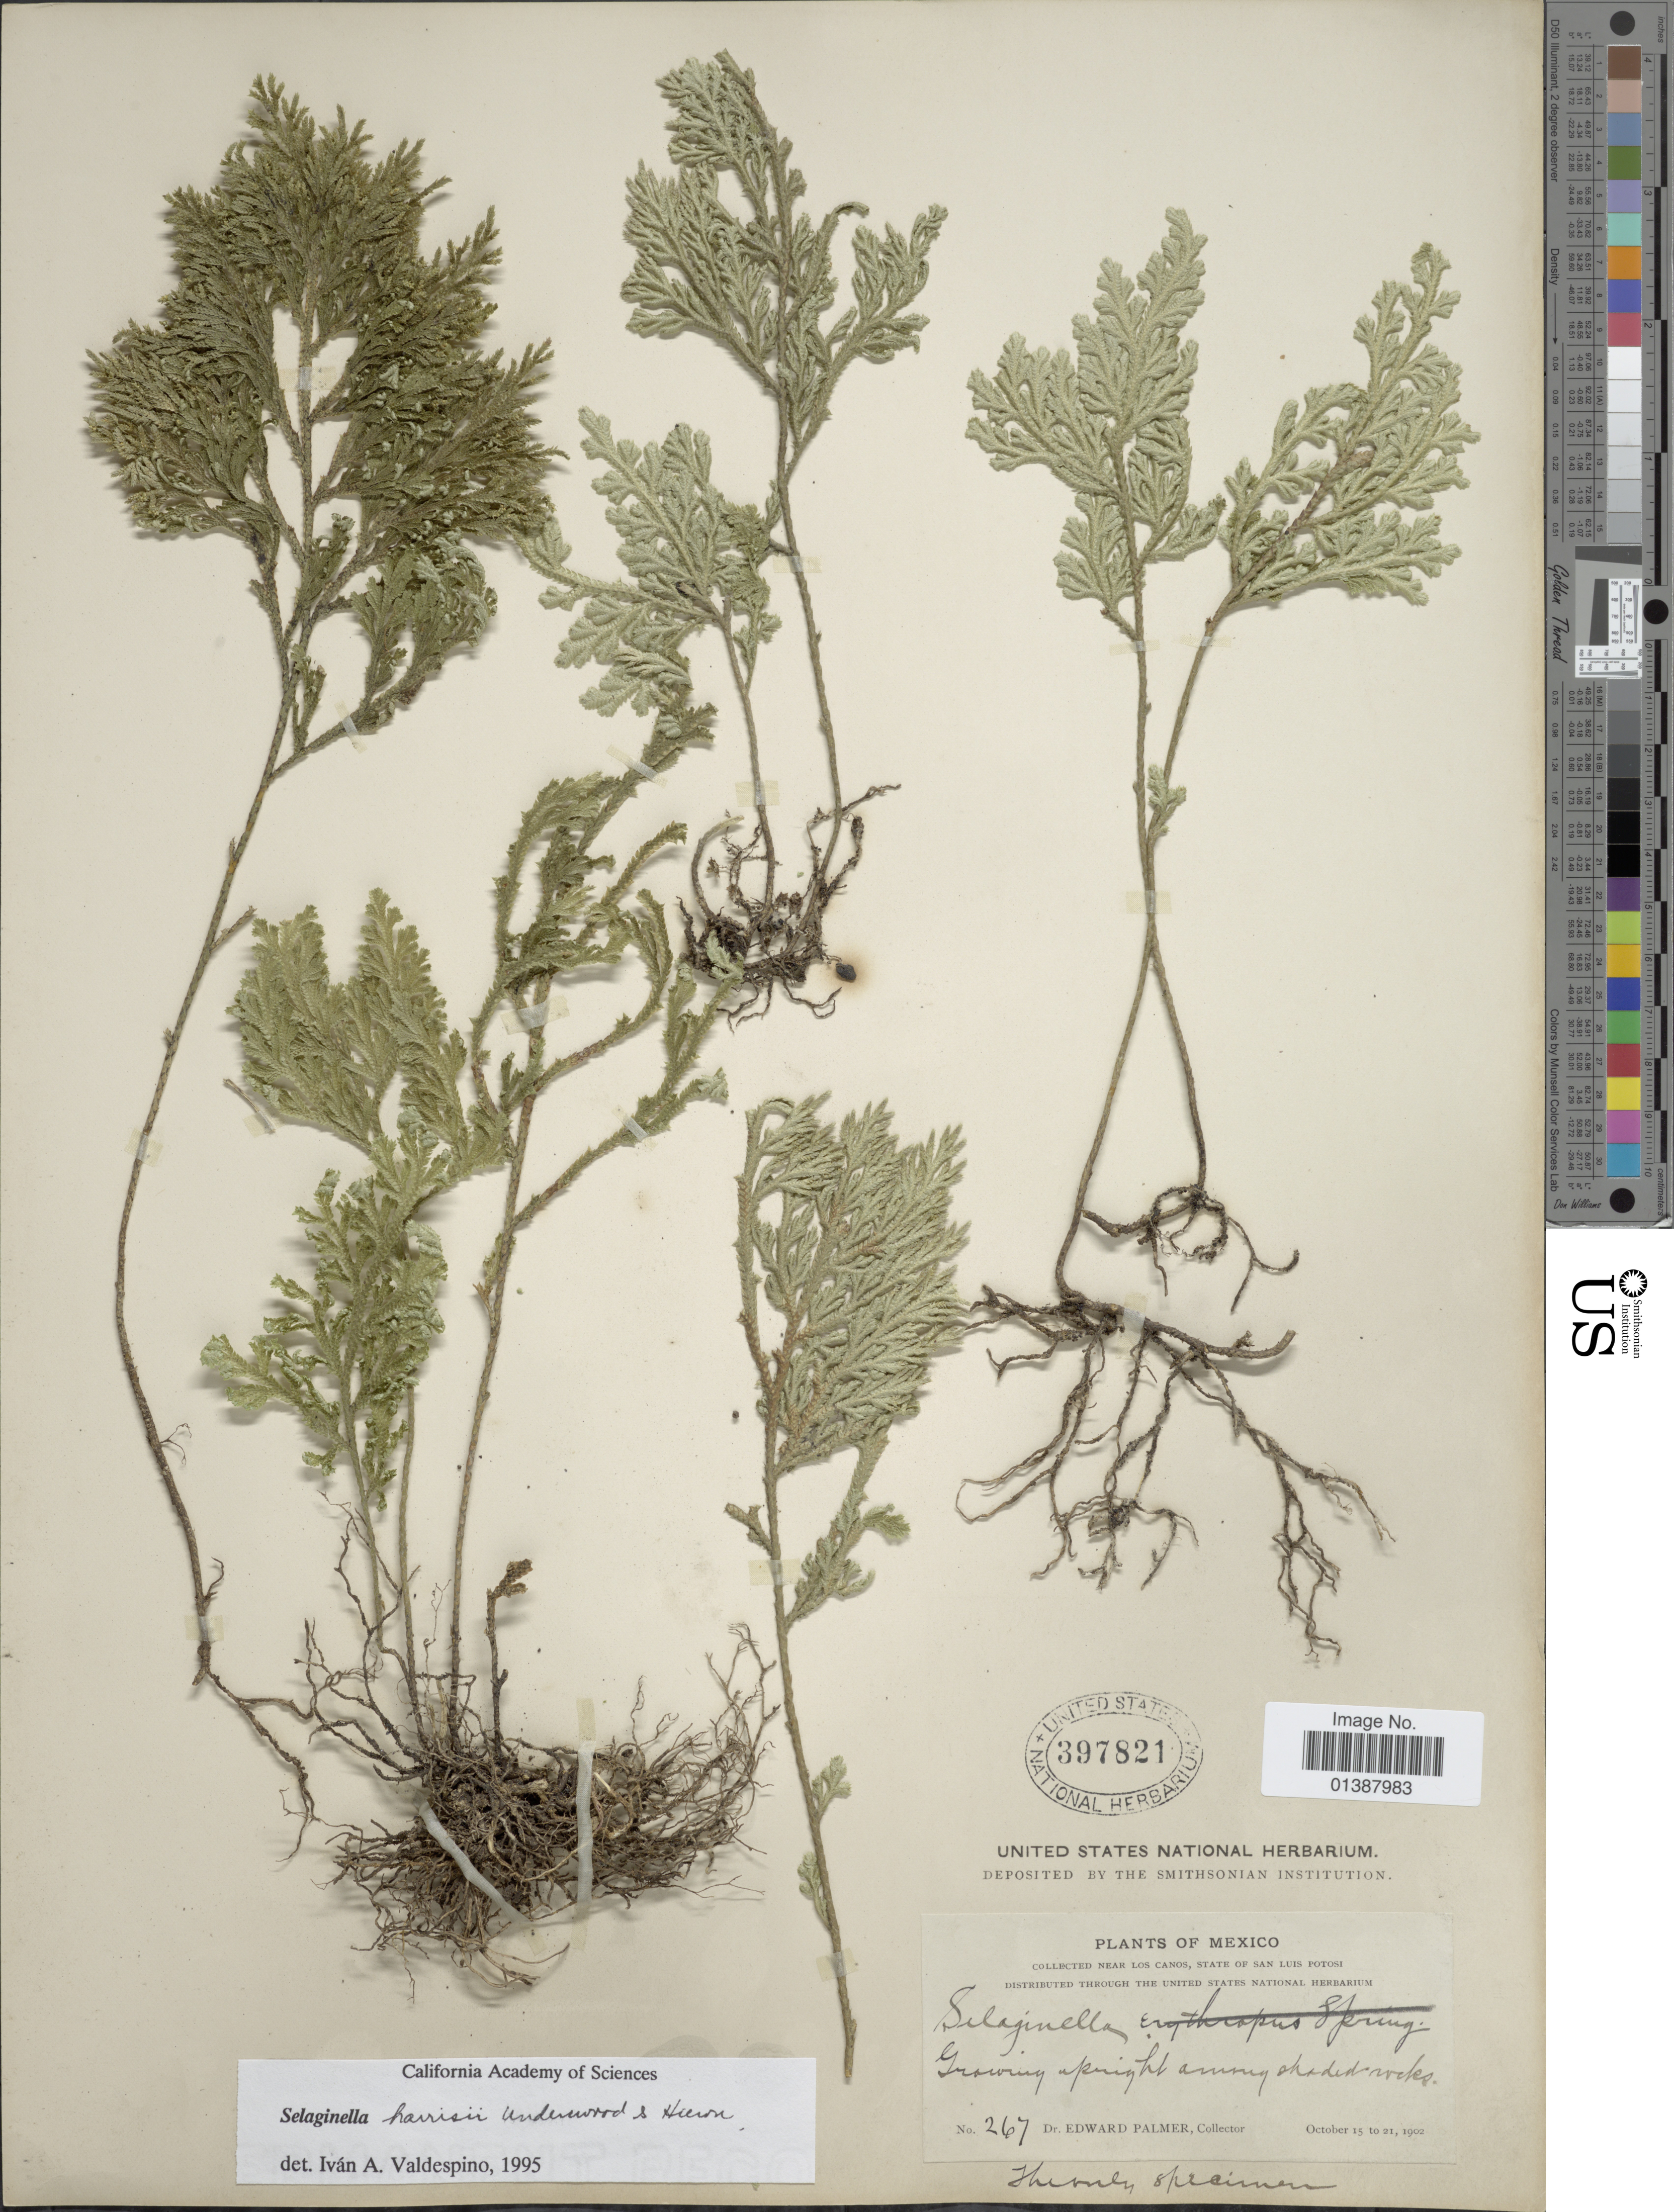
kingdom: Plantae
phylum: Tracheophyta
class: Lycopodiopsida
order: Selaginellales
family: Selaginellaceae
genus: Selaginella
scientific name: Selaginella harrisii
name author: Underw. & Hieron.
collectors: E. Palmer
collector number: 267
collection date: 1902-10-15/1902-10-21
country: Mexico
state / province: San Luis Potosí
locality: Near Los Canos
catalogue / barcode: US 397821